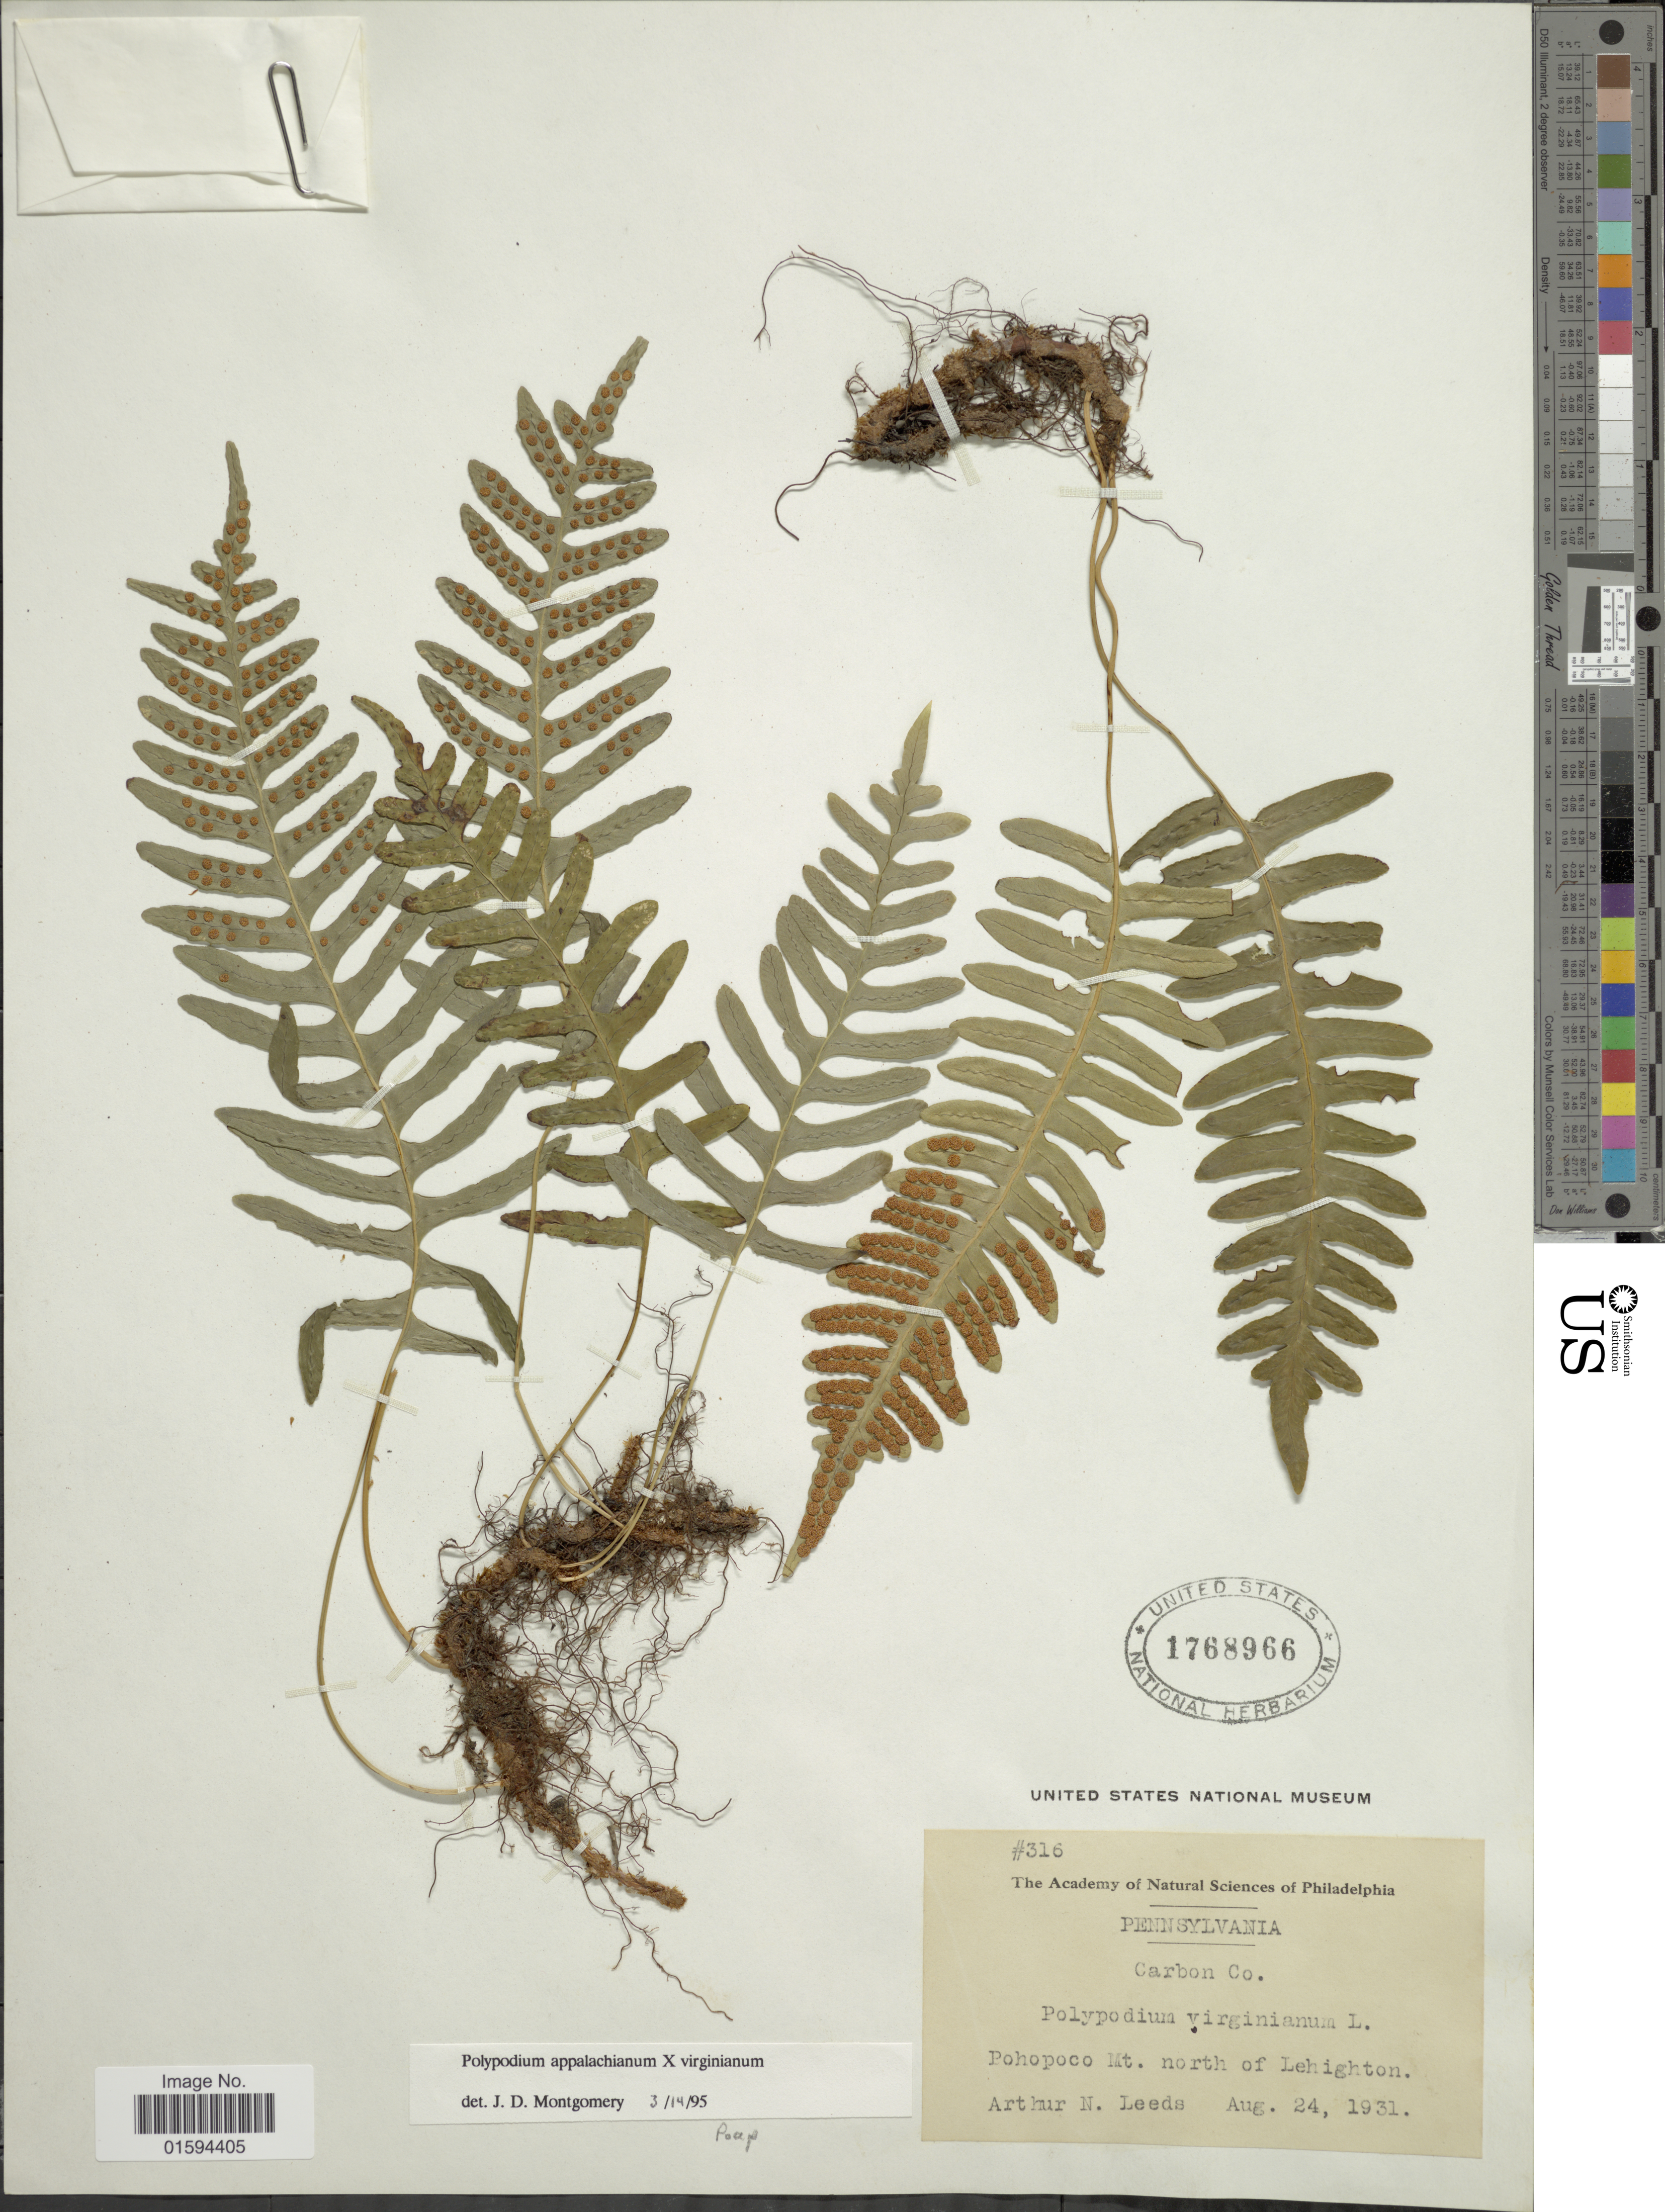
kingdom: Plantae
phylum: Tracheophyta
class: Polypodiopsida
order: Polypodiales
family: Polypodiaceae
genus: Polypodium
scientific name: Polypodium appalachianum x P. virginianum L.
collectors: A. N. Leeds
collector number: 316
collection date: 1931-08-24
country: United States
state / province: Pennsylvania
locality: Carbon Co., Pohopoco Mt. north of Lehighton.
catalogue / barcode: US 1768966